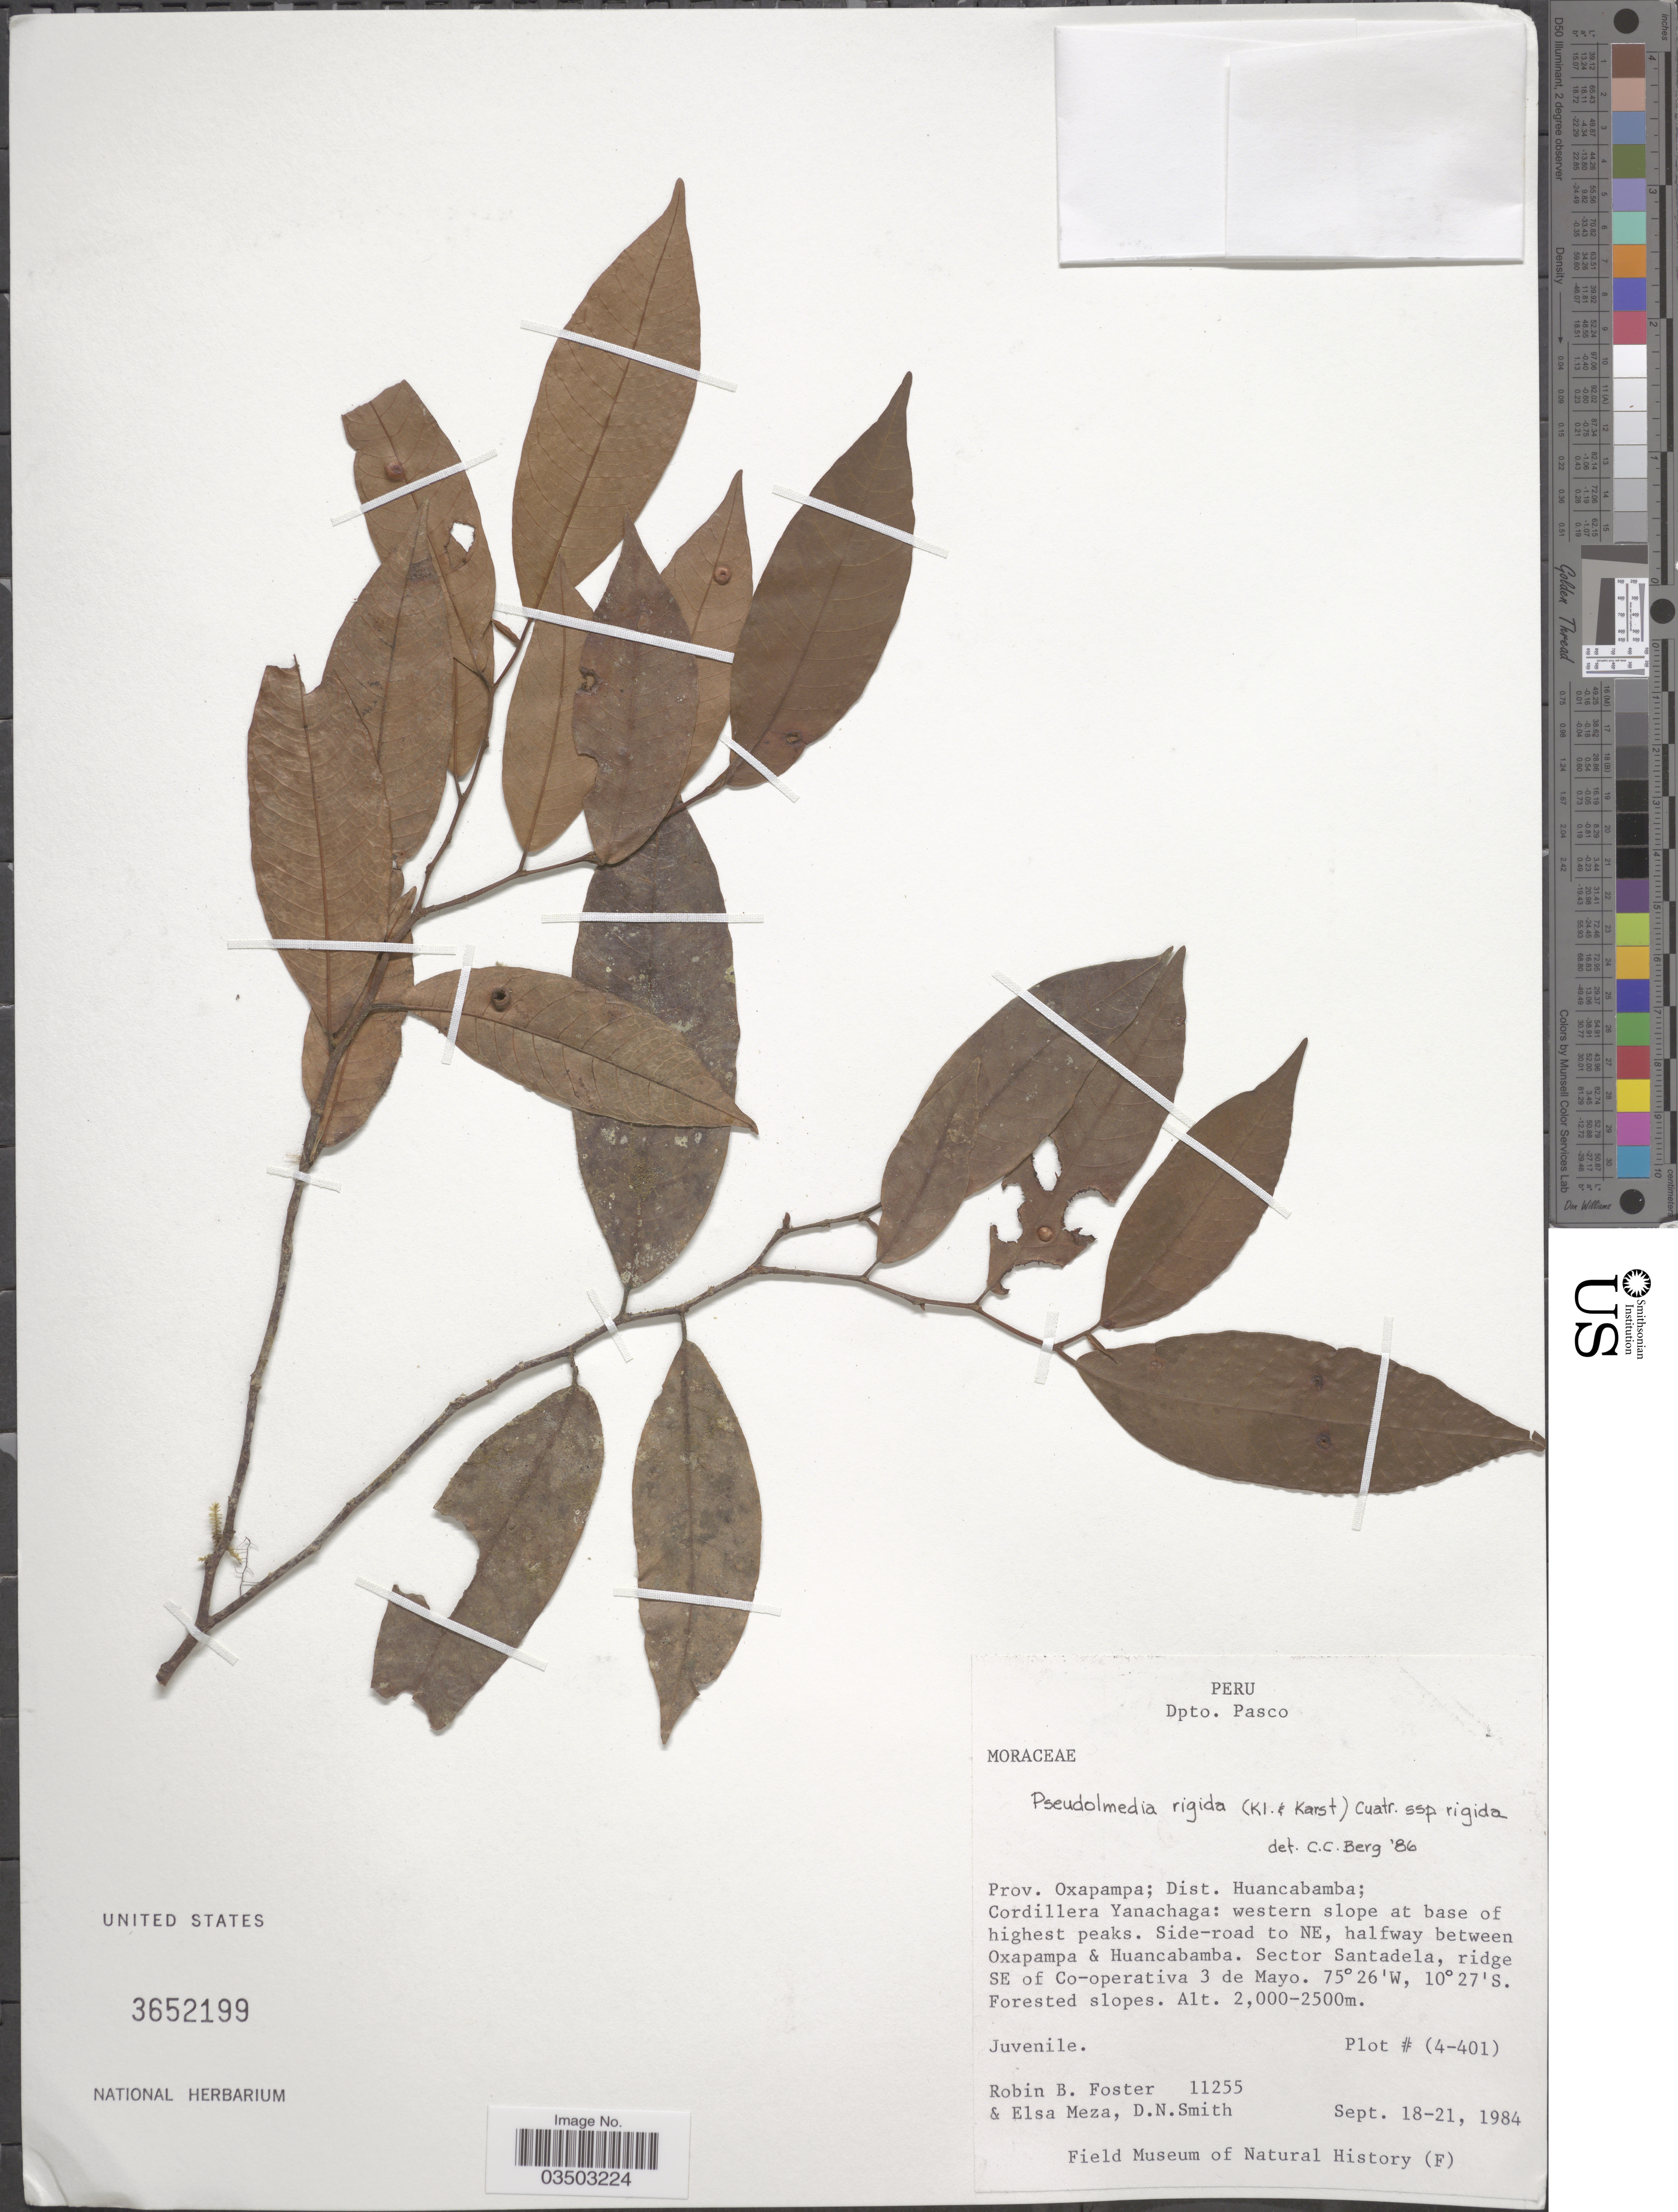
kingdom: Plantae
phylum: Tracheophyta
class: Magnoliopsida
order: Rosales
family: Moraceae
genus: Pseudolmedia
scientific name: Pseudolmedia rigida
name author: (Klotzsch & H. Karst.) Cuatrec.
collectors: R. B. Foster, E. Meza & D. Smith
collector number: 11255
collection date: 1984-09-18/1984-09-21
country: Peru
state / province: Pasco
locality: Dpto. Pasco. Prov. Oxapampa; Dist. Huancabamba; Cordillera Yanachaga: western slope at base of highest peaks. Side-road to NE, halfway between Oxapampa & Huancabamba. Sector Santadela, ridge SE of Co-operativa 3 de Mayo.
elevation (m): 2000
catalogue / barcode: US 3652199